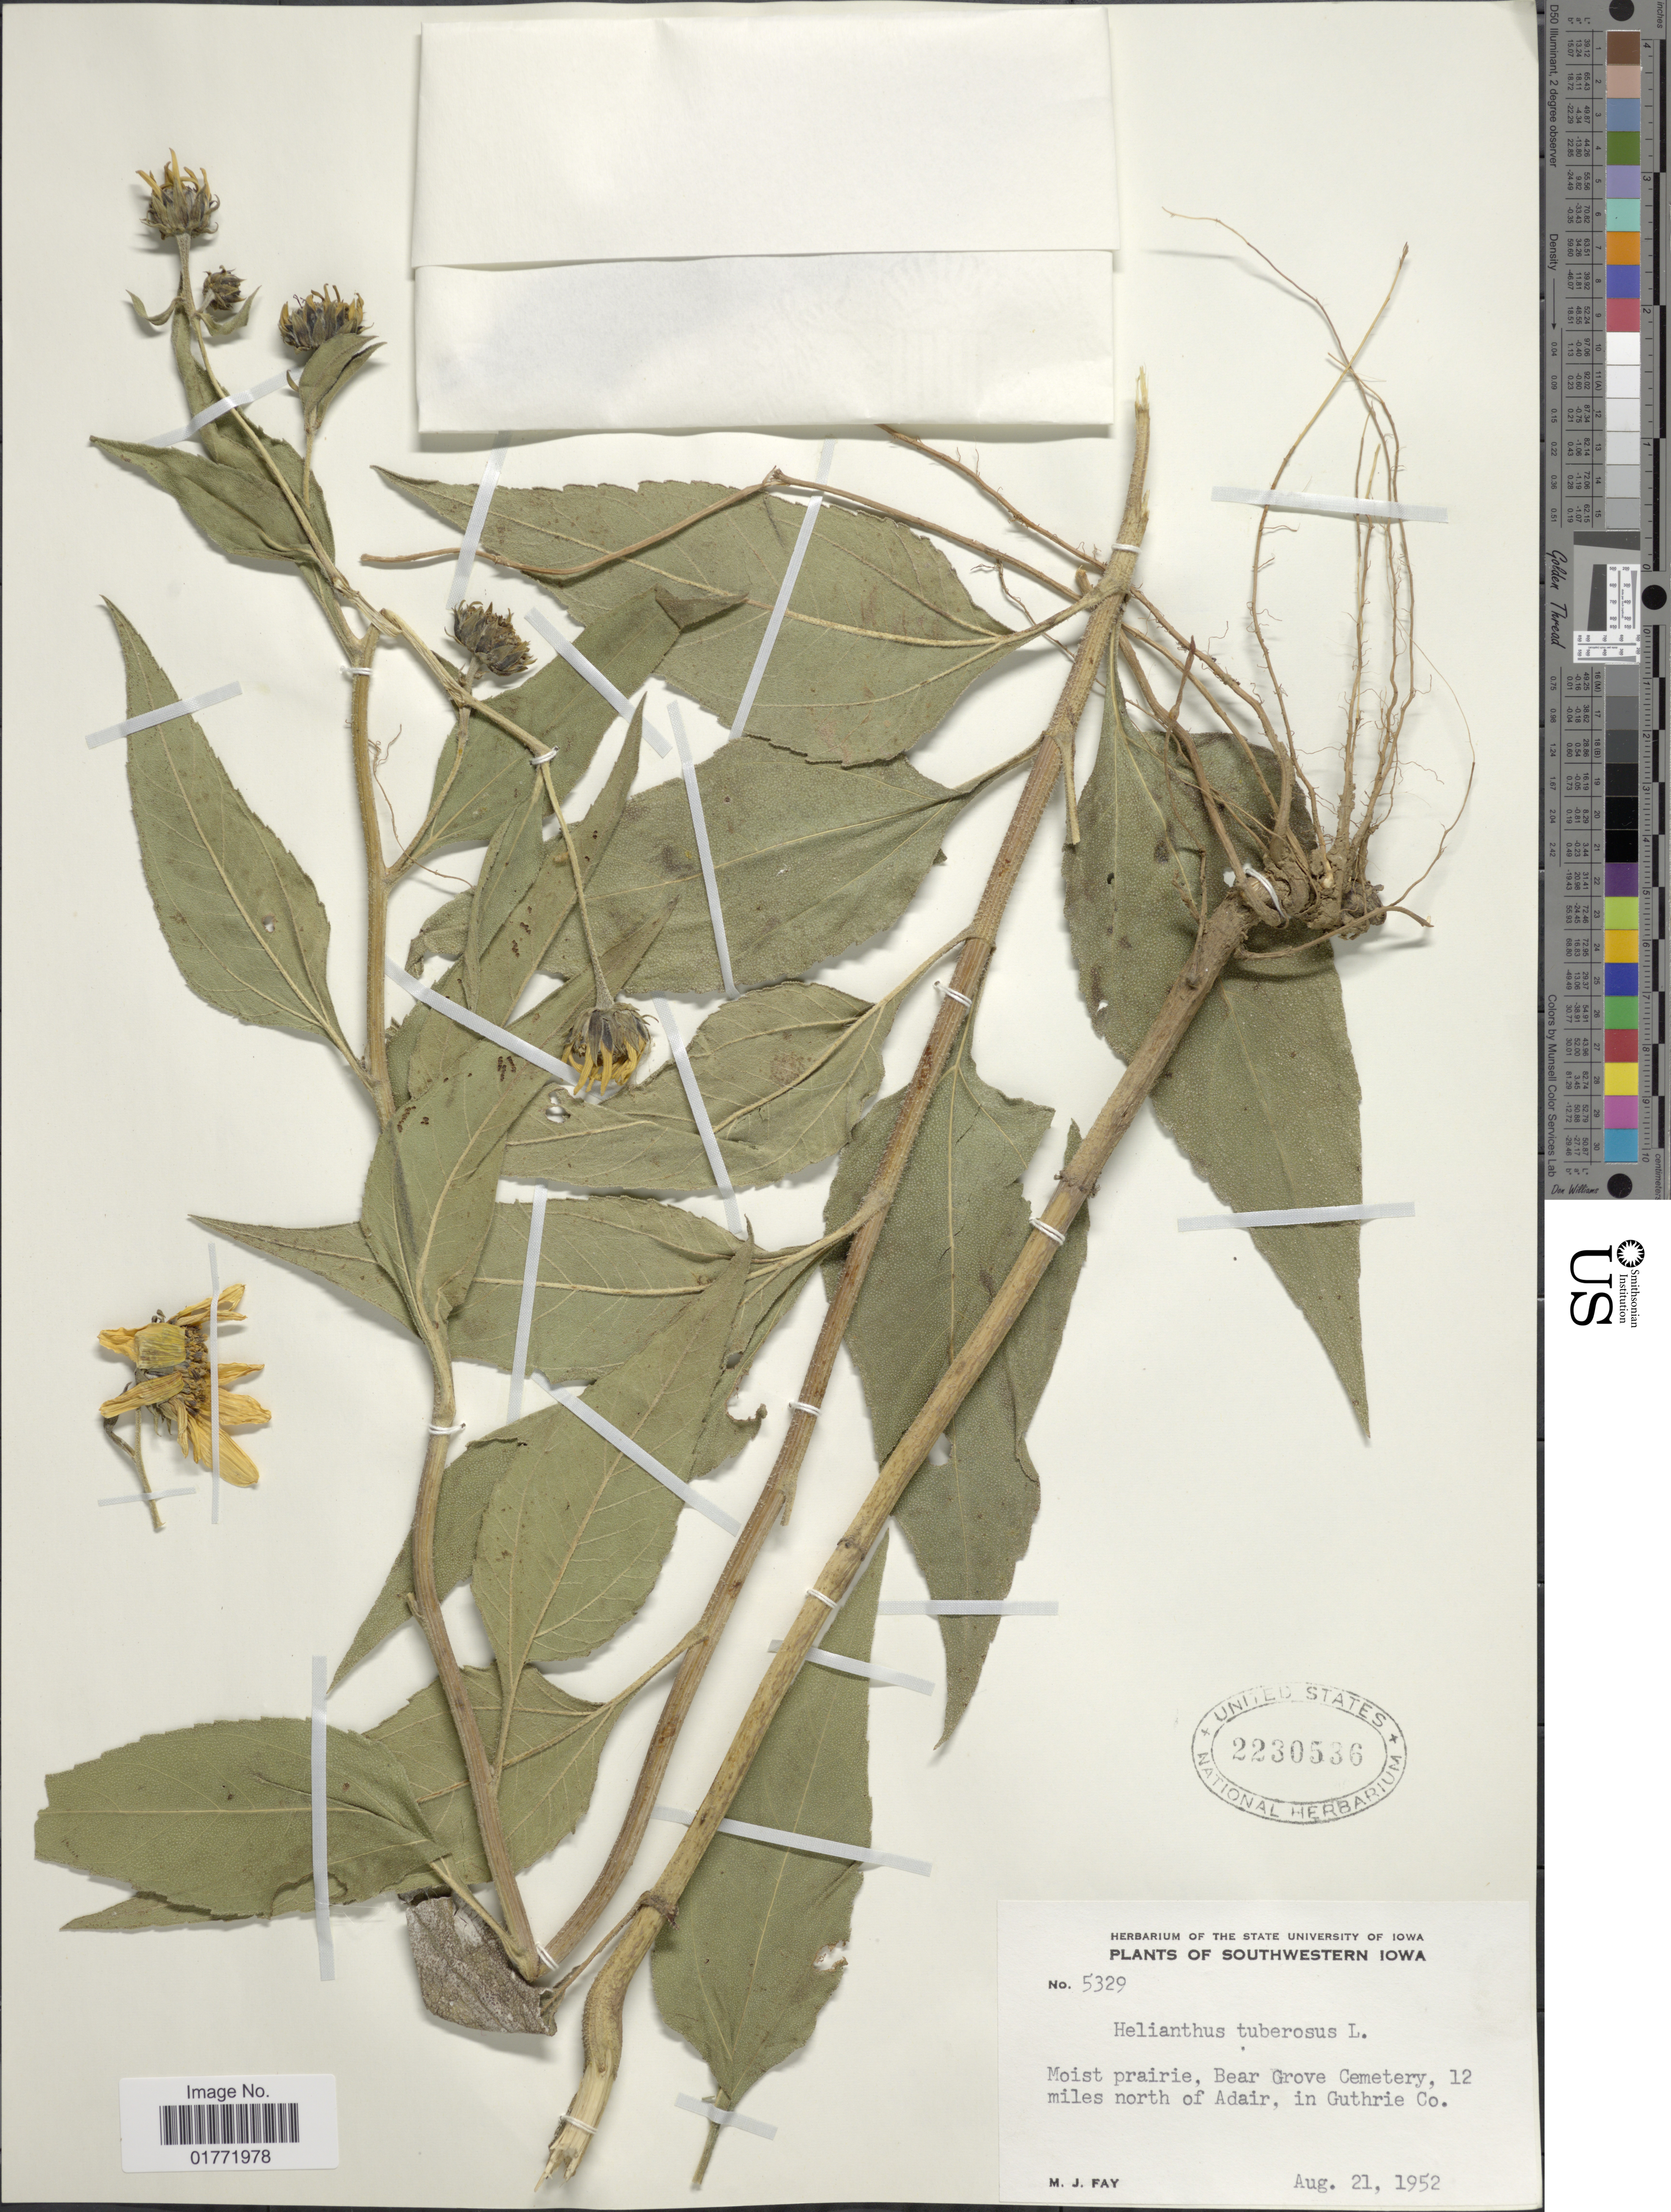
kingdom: Plantae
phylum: Tracheophyta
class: Magnoliopsida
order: Asterales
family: Asteraceae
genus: Helianthus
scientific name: Helianthus tuberosus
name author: L.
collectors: M. Fay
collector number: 5329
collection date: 1952-08-21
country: United States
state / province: Iowa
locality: Southwestern Iowa. Moist prairie, Bear Grov Cemetery, 12 miles north of Adair, in Guthrie Co.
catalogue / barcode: US 2230536